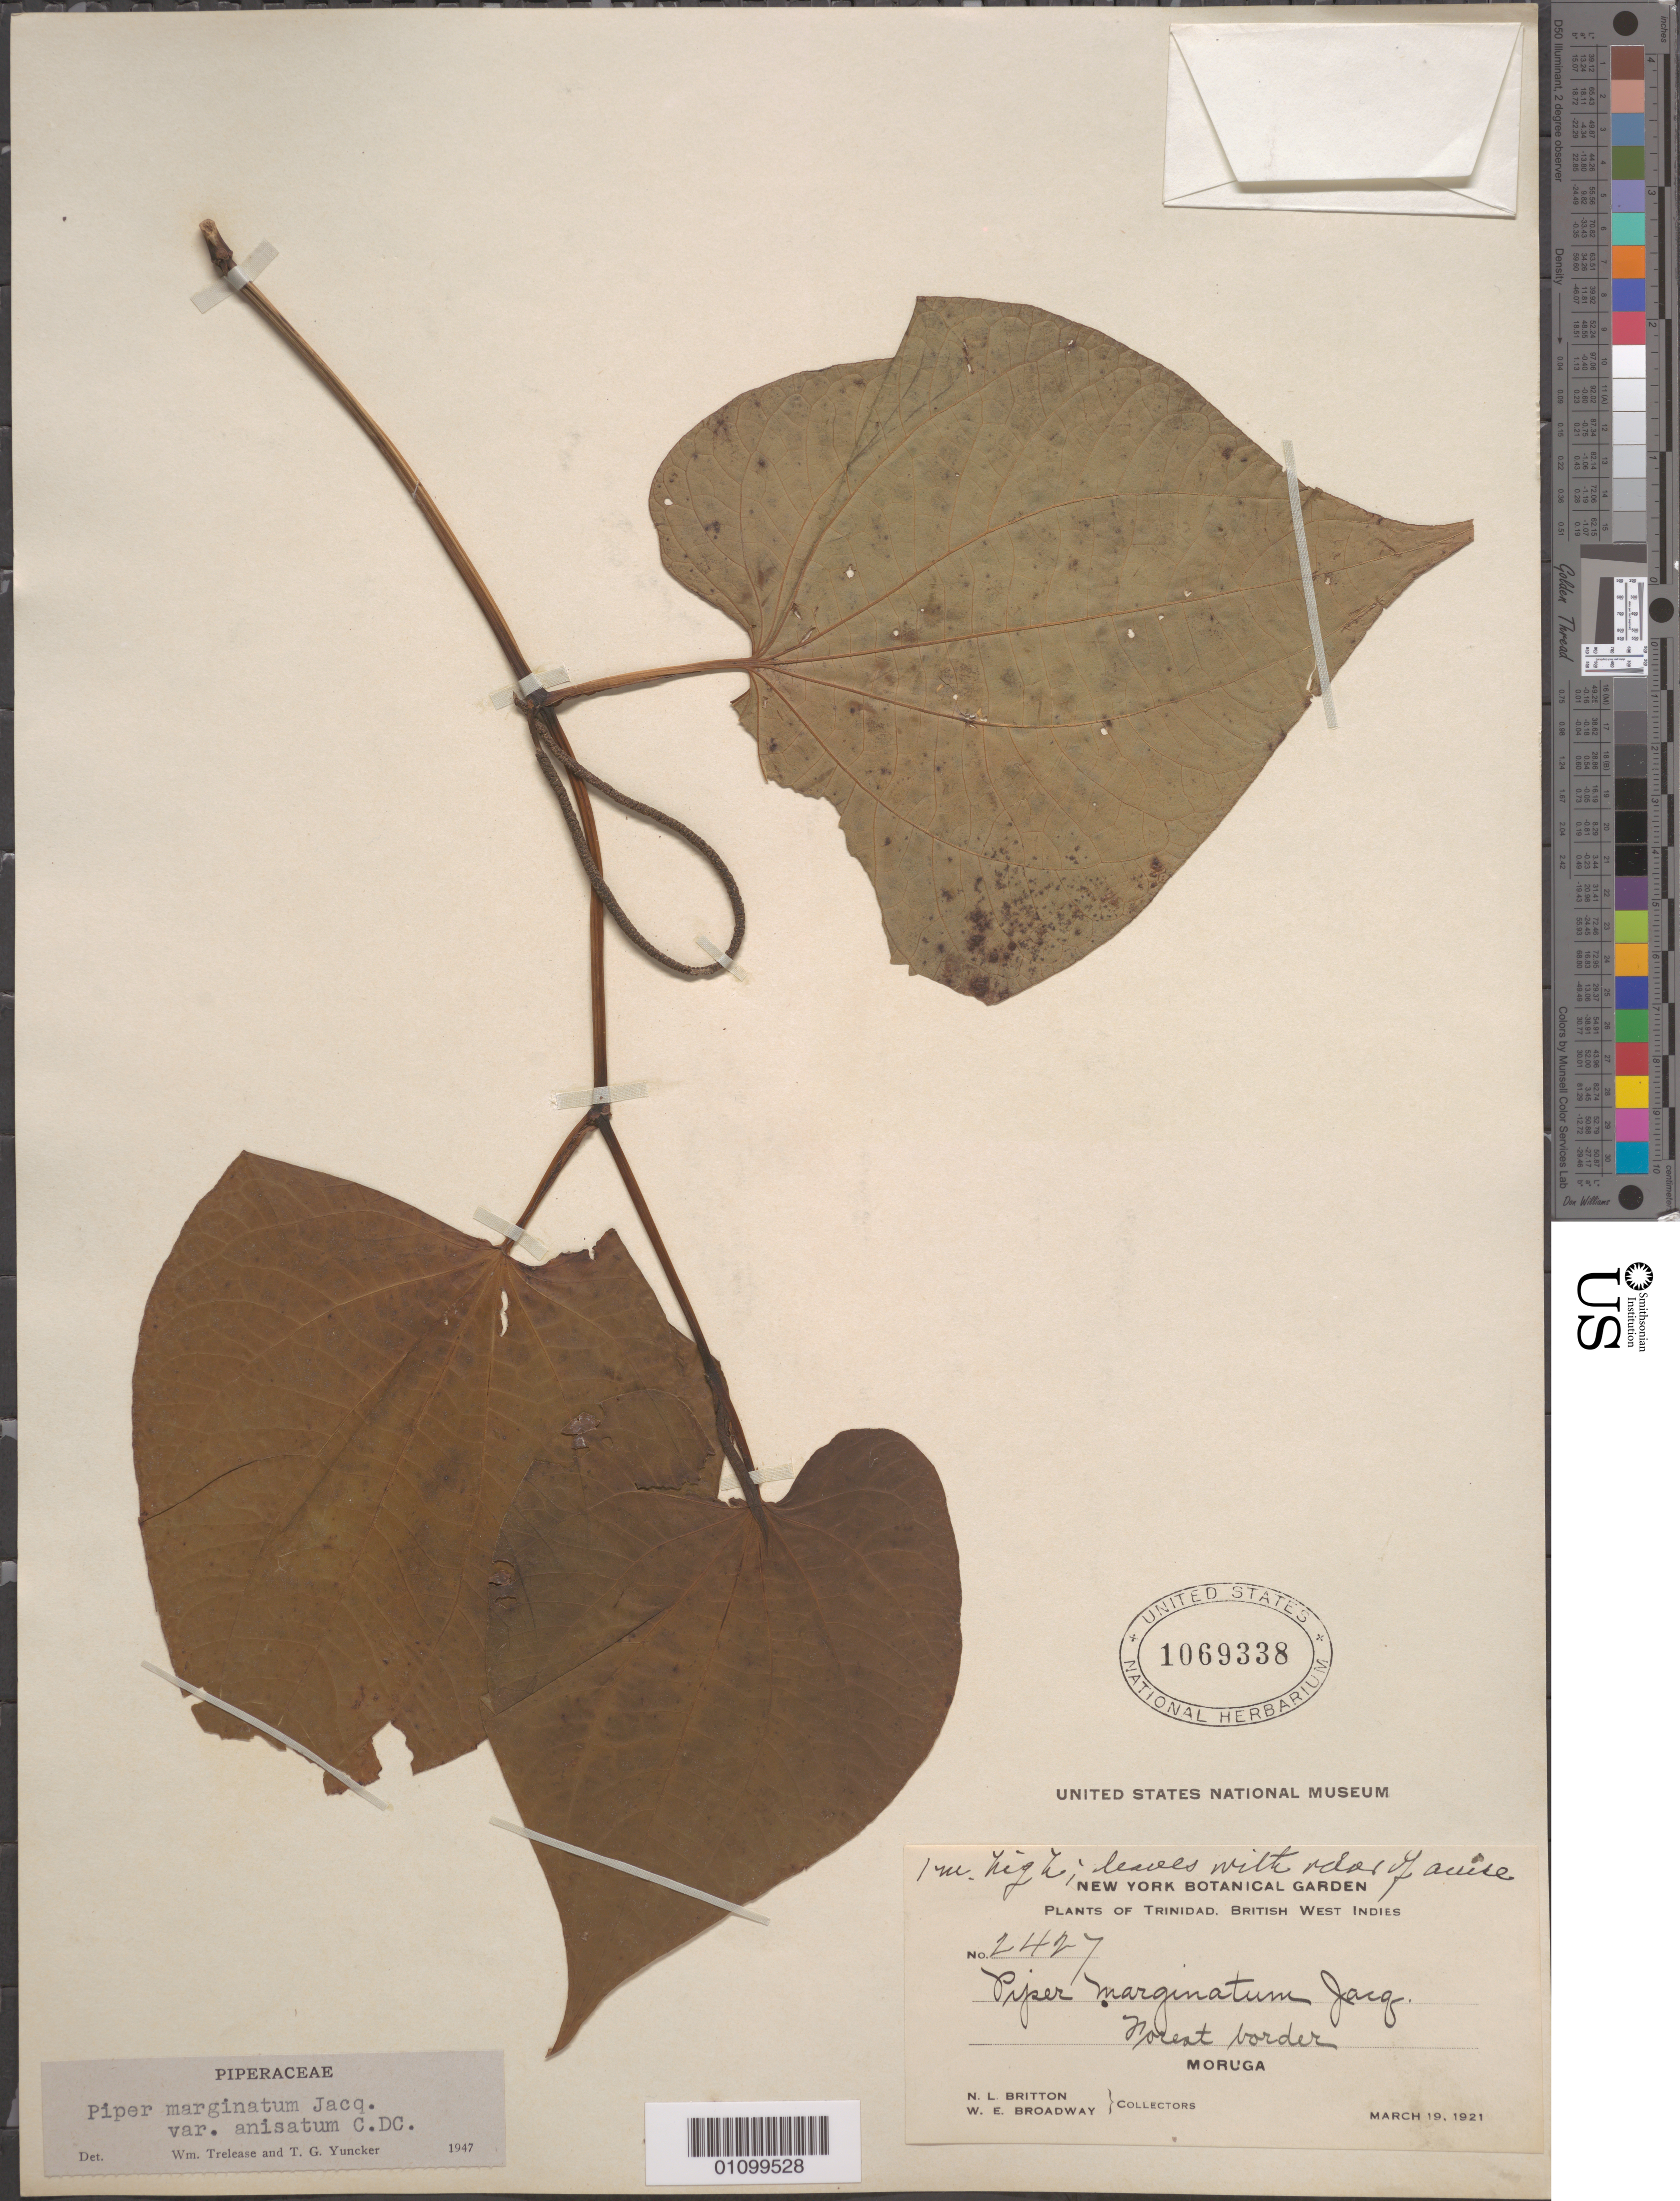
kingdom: Plantae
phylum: Tracheophyta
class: Magnoliopsida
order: Piperales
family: Piperaceae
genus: Piper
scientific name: Piper marginatum var. anisatum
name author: (Kunth) C. DC.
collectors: N. Britton & W. E. Broadway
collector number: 2427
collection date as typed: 19 Mar 1921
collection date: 1921-03-19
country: Trinidad and Tobago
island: Trinidad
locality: Moruga; Forest Boarder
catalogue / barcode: US 1069338